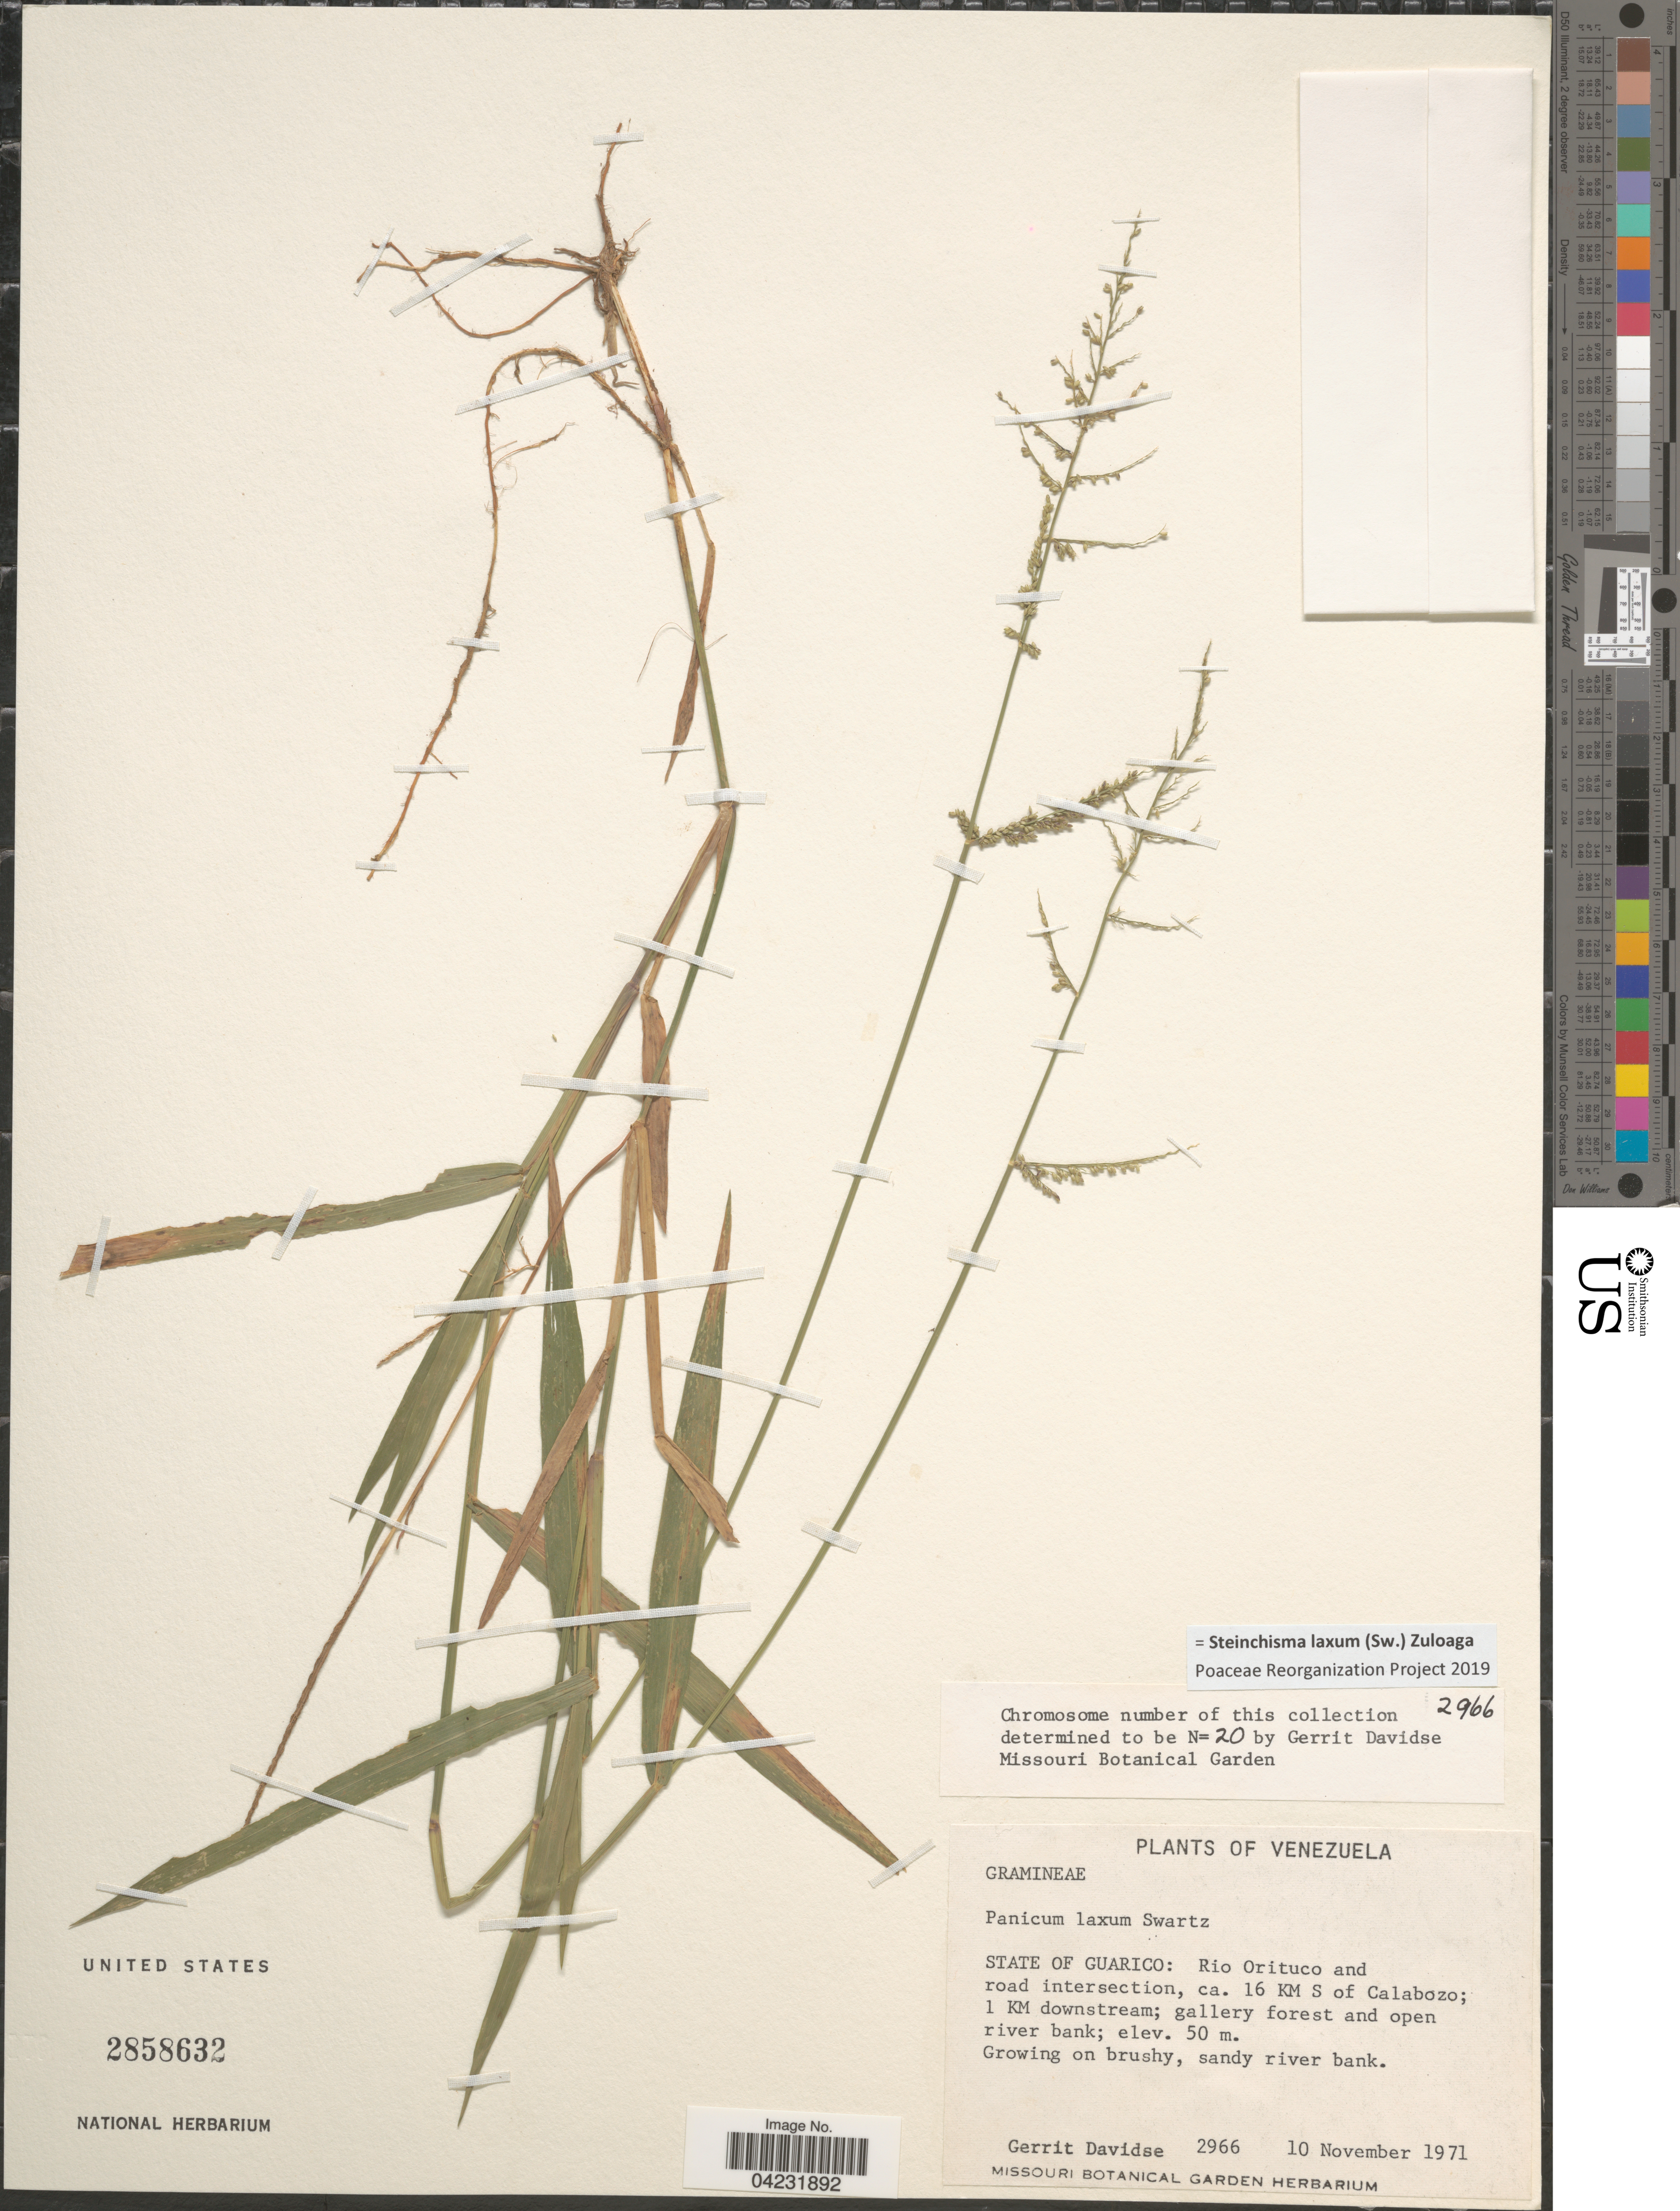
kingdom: Plantae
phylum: Tracheophyta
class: Liliopsida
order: Poales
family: Poaceae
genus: Steinchisma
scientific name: Steinchisma laxum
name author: (Sw.) Zuloaga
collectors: G. Davidse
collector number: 2966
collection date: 1971-11-10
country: Venezuela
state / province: Guarico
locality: Rio Orituco and road intersection, ca. 16 KM S of Calabozo; 1 KM downstream; gallery forest and open river bank. Growing on brushy, sandy river bank.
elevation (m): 50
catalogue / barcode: US 2858632